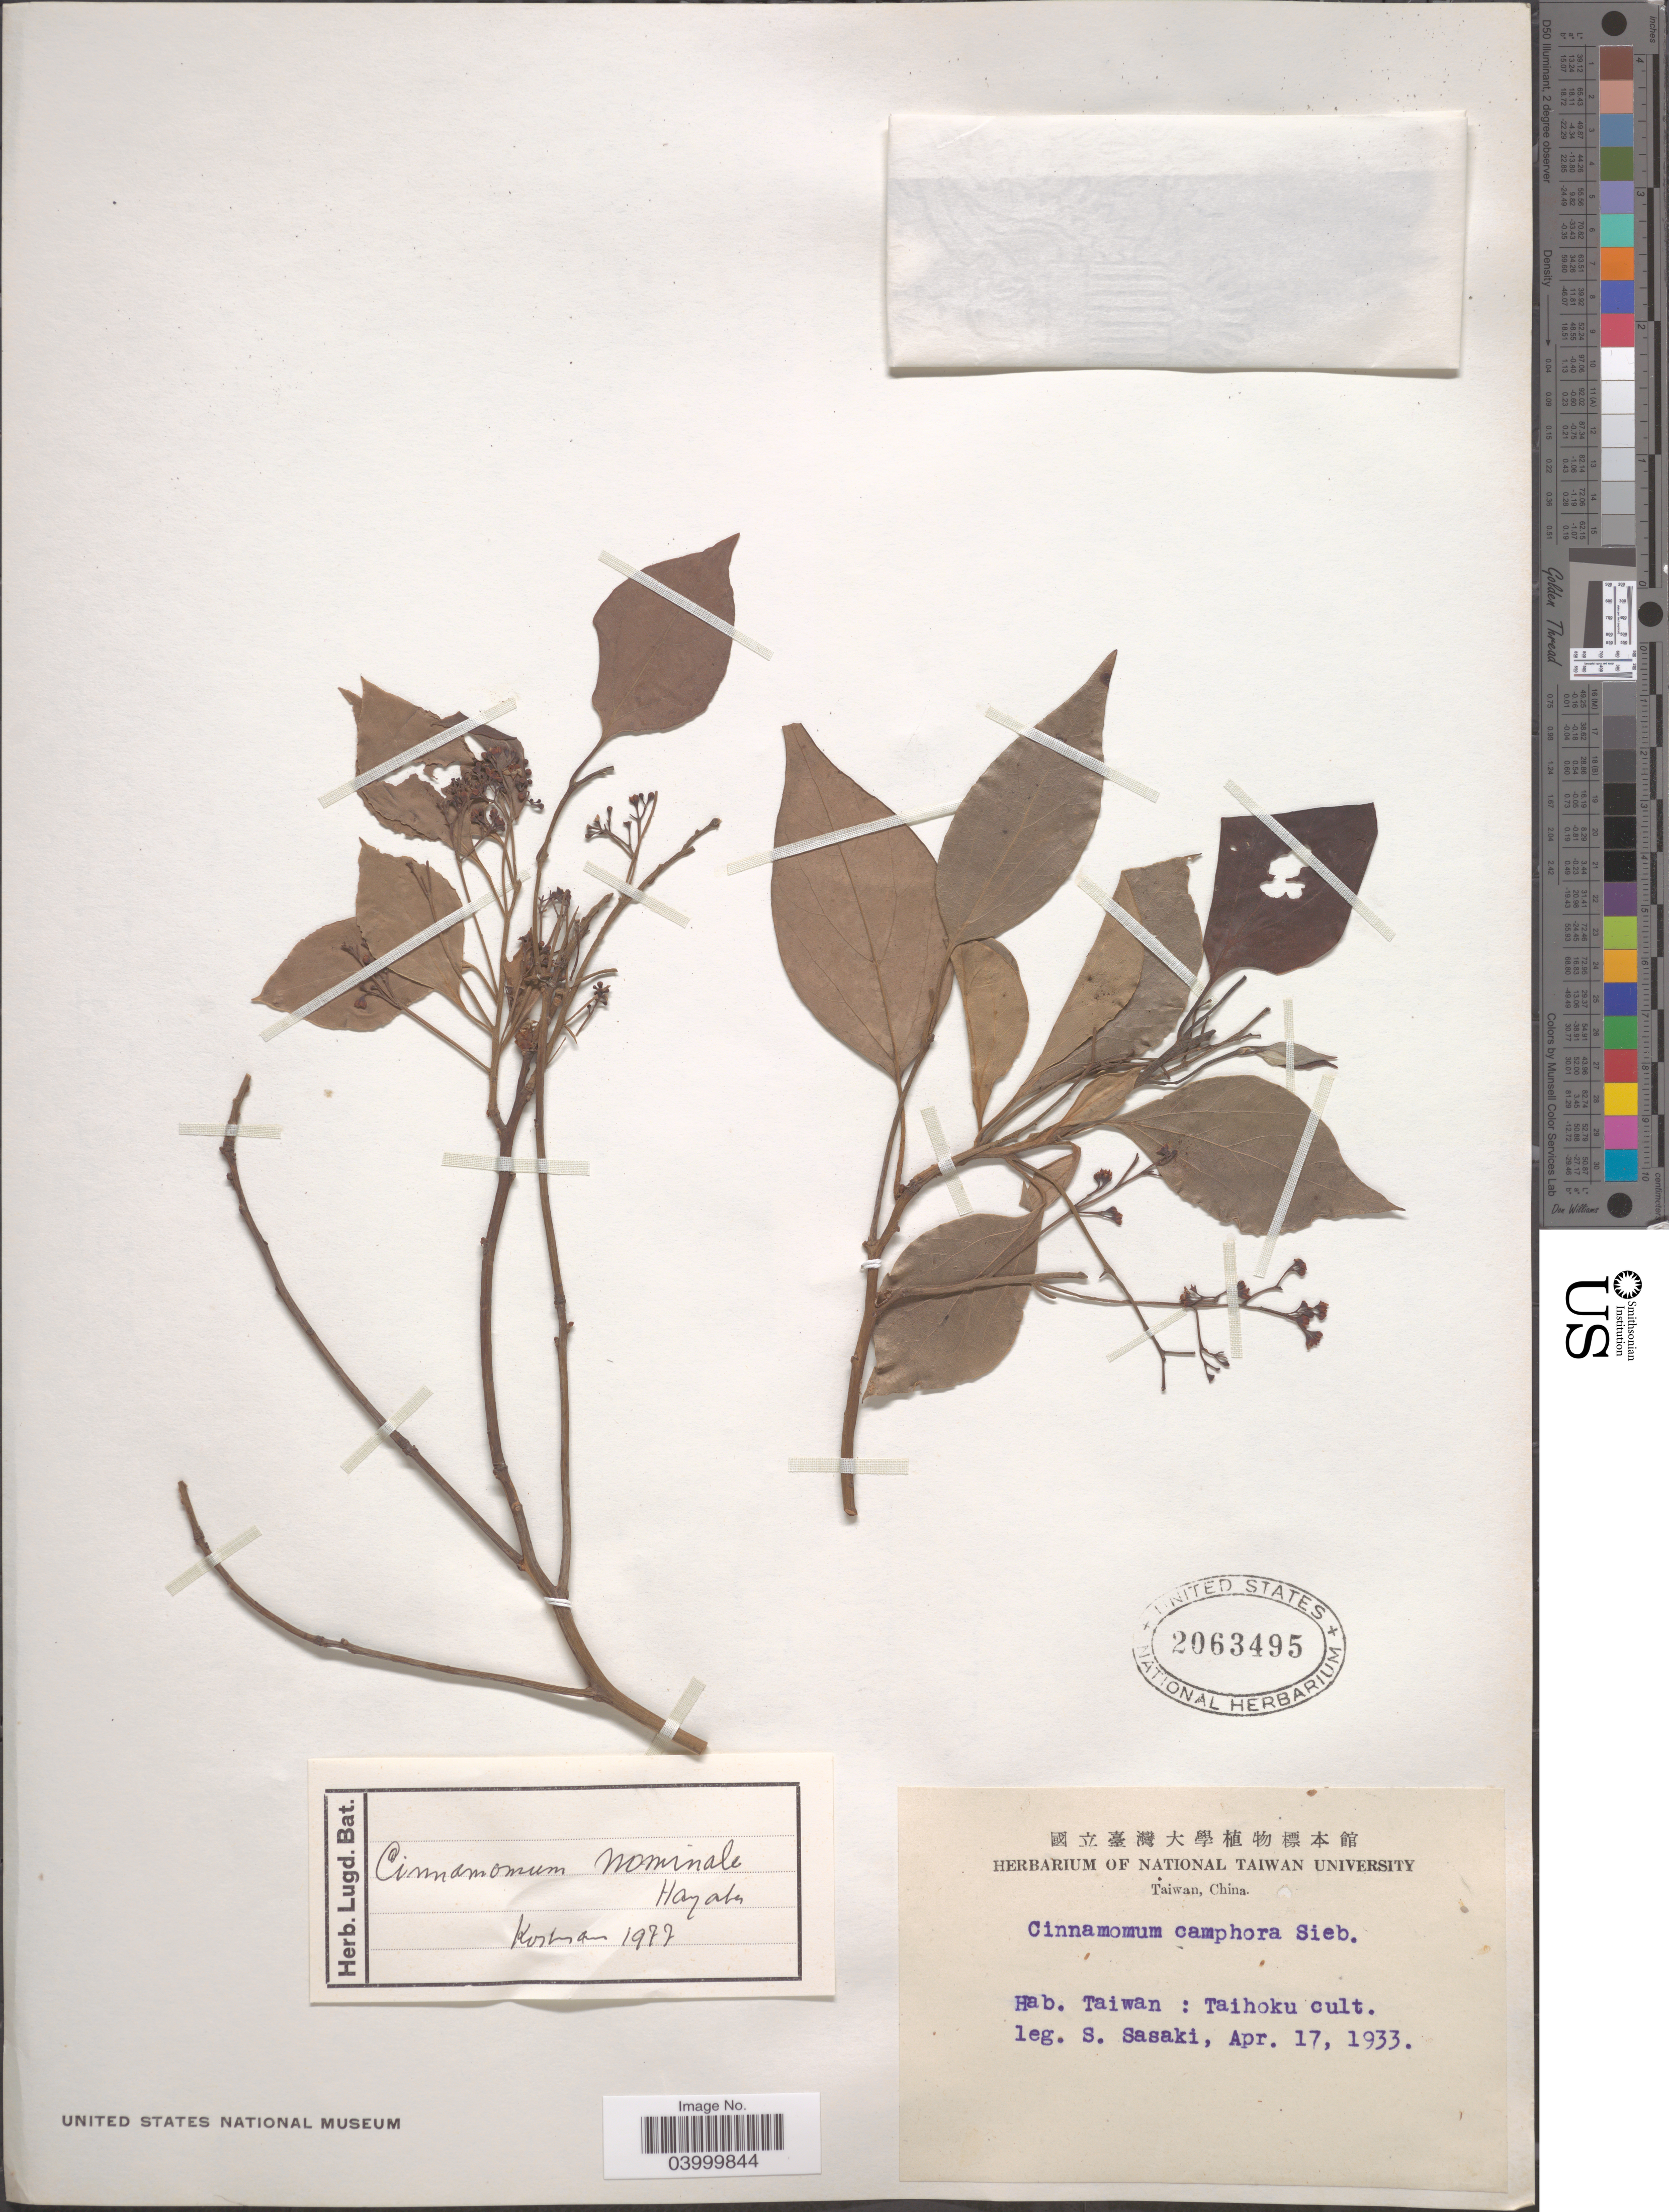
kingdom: Plantae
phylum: Tracheophyta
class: Magnoliopsida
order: Laurales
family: Lauraceae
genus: Cinnamomum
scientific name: Cinnamomum nominale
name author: Hayata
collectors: S. Sasaki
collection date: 1933-04-17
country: Taiwan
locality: Taihoku.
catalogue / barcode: US 2063495